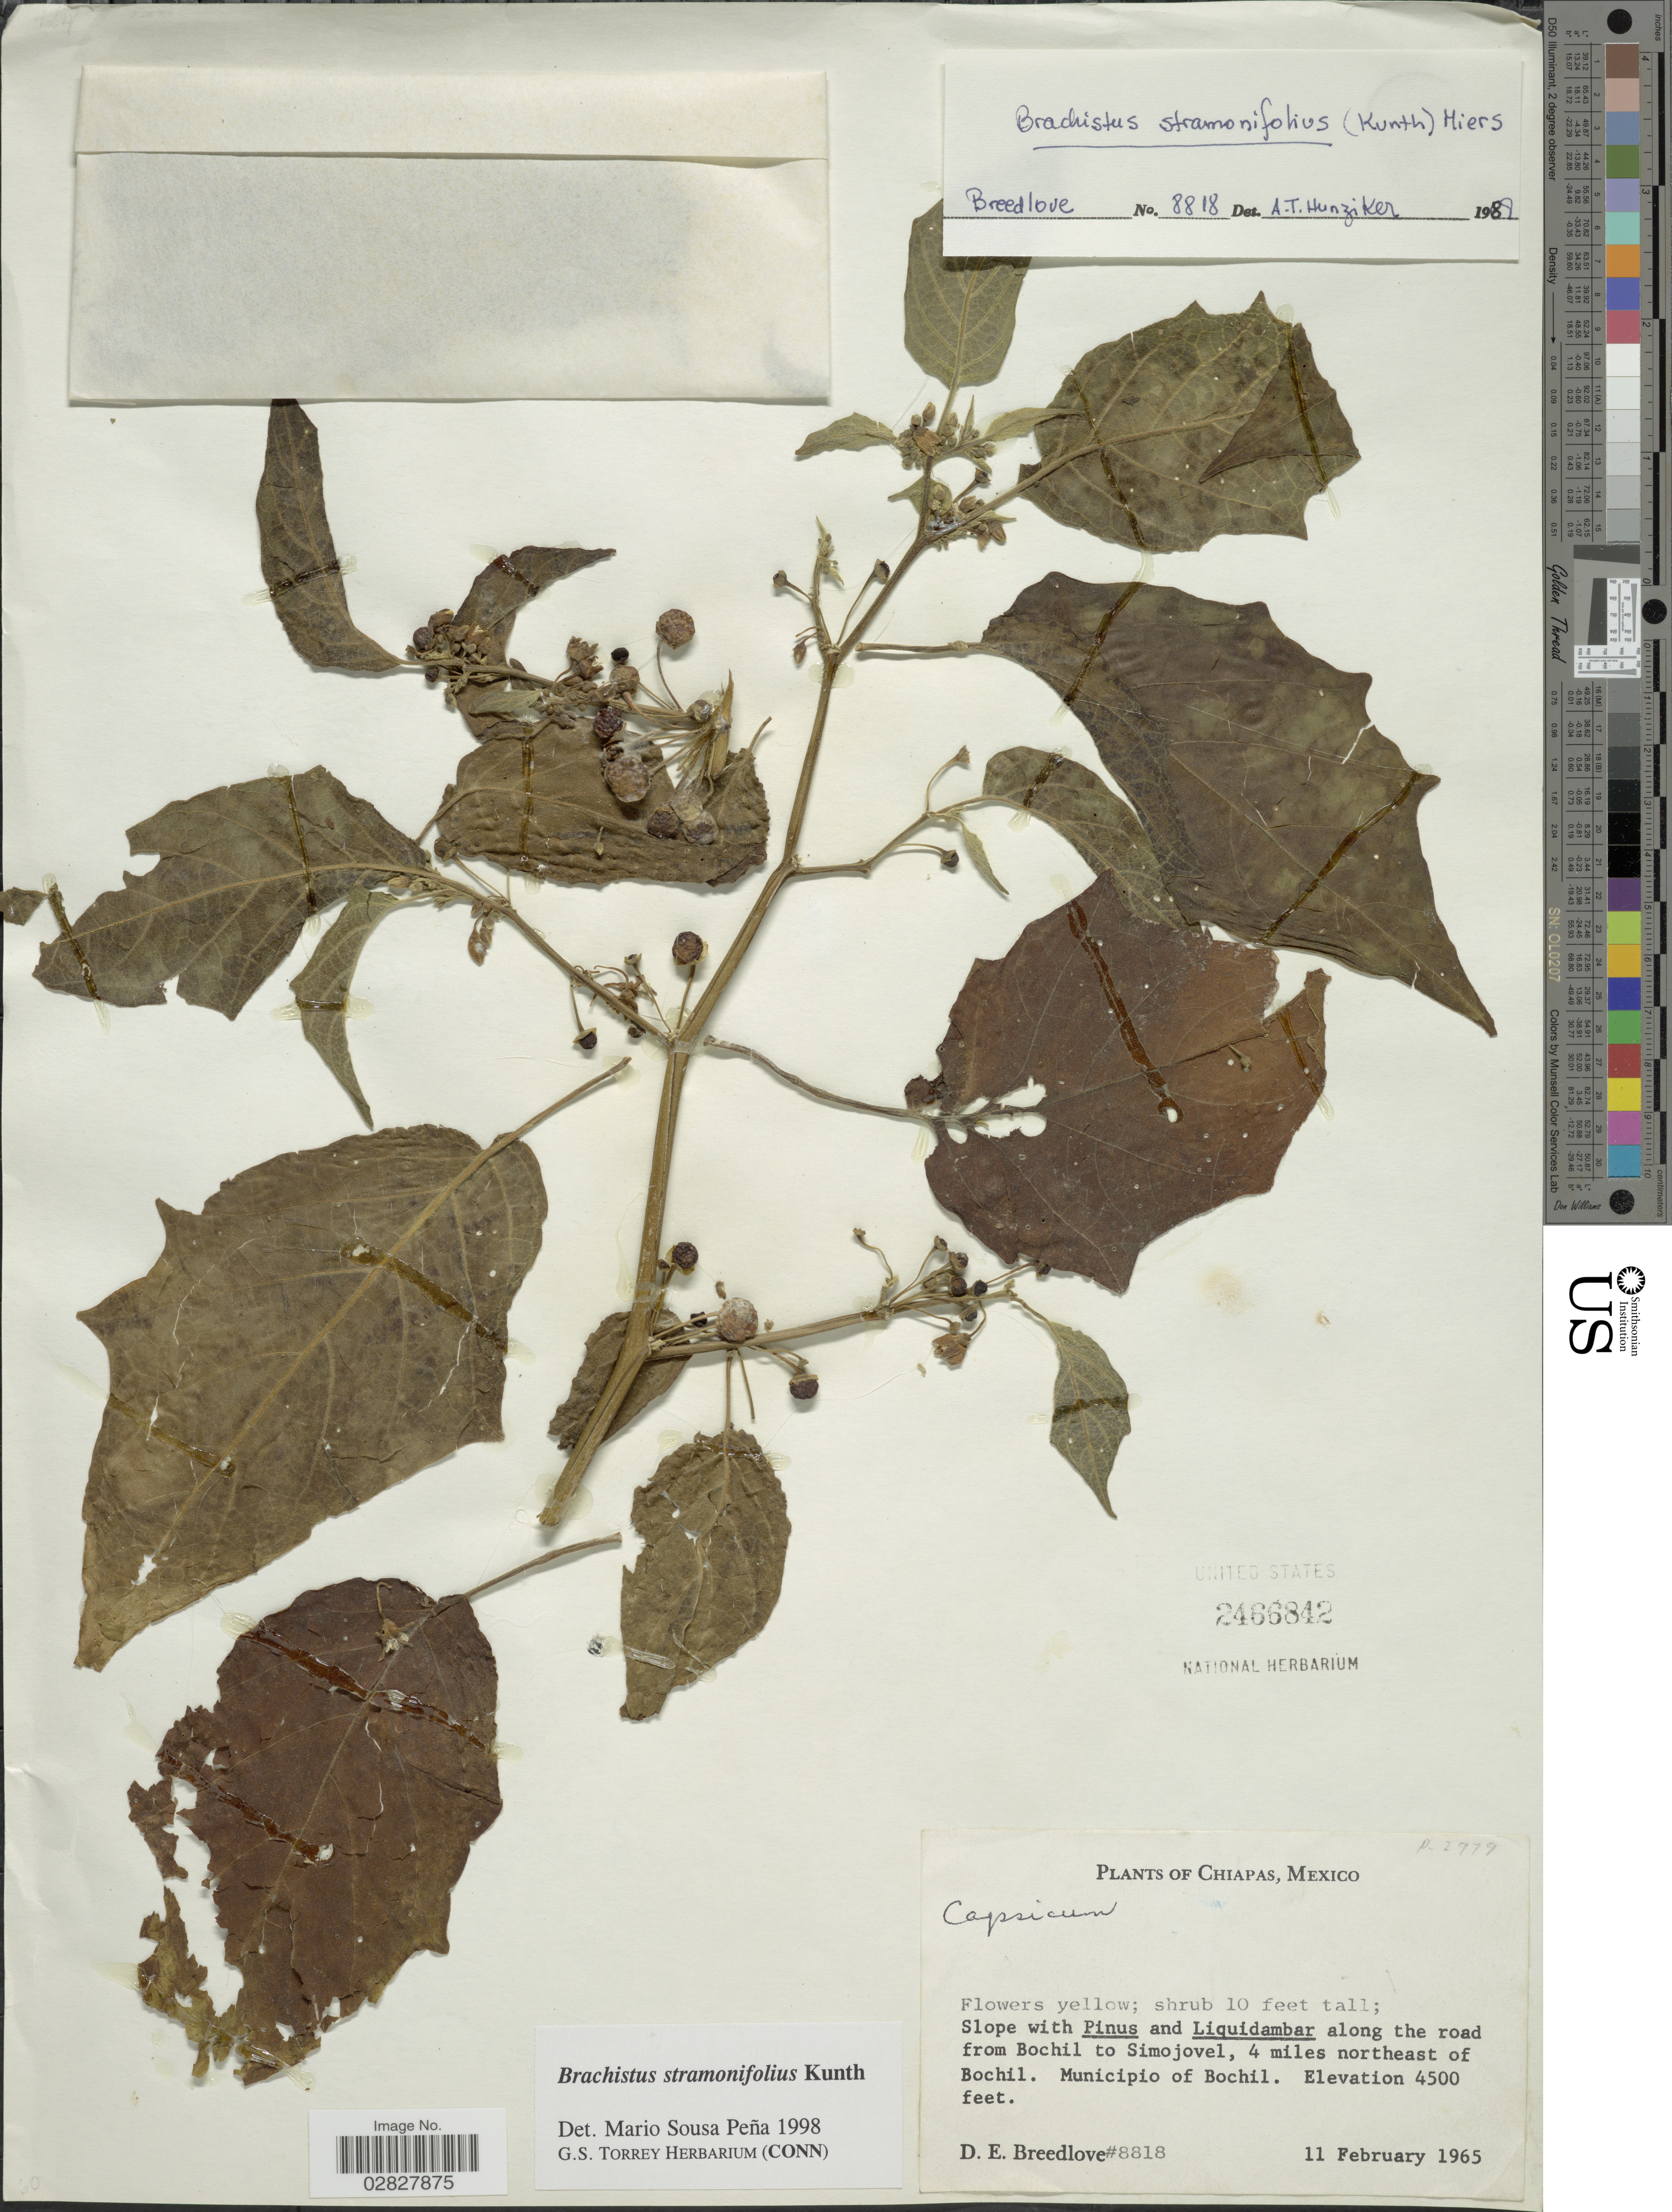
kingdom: Plantae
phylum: Tracheophyta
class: Magnoliopsida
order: Solanales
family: Solanaceae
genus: Brachistus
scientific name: Brachistus stramonifolius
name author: (Kunth) Miers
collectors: D. E. Breedlove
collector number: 8818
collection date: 1965-02-11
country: Mexico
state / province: Chiapas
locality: Along the road from Bochil to Simojovel, 4 miles northeast of Bochil, Municipio of Bochil.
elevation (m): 1372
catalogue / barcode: US 2466842